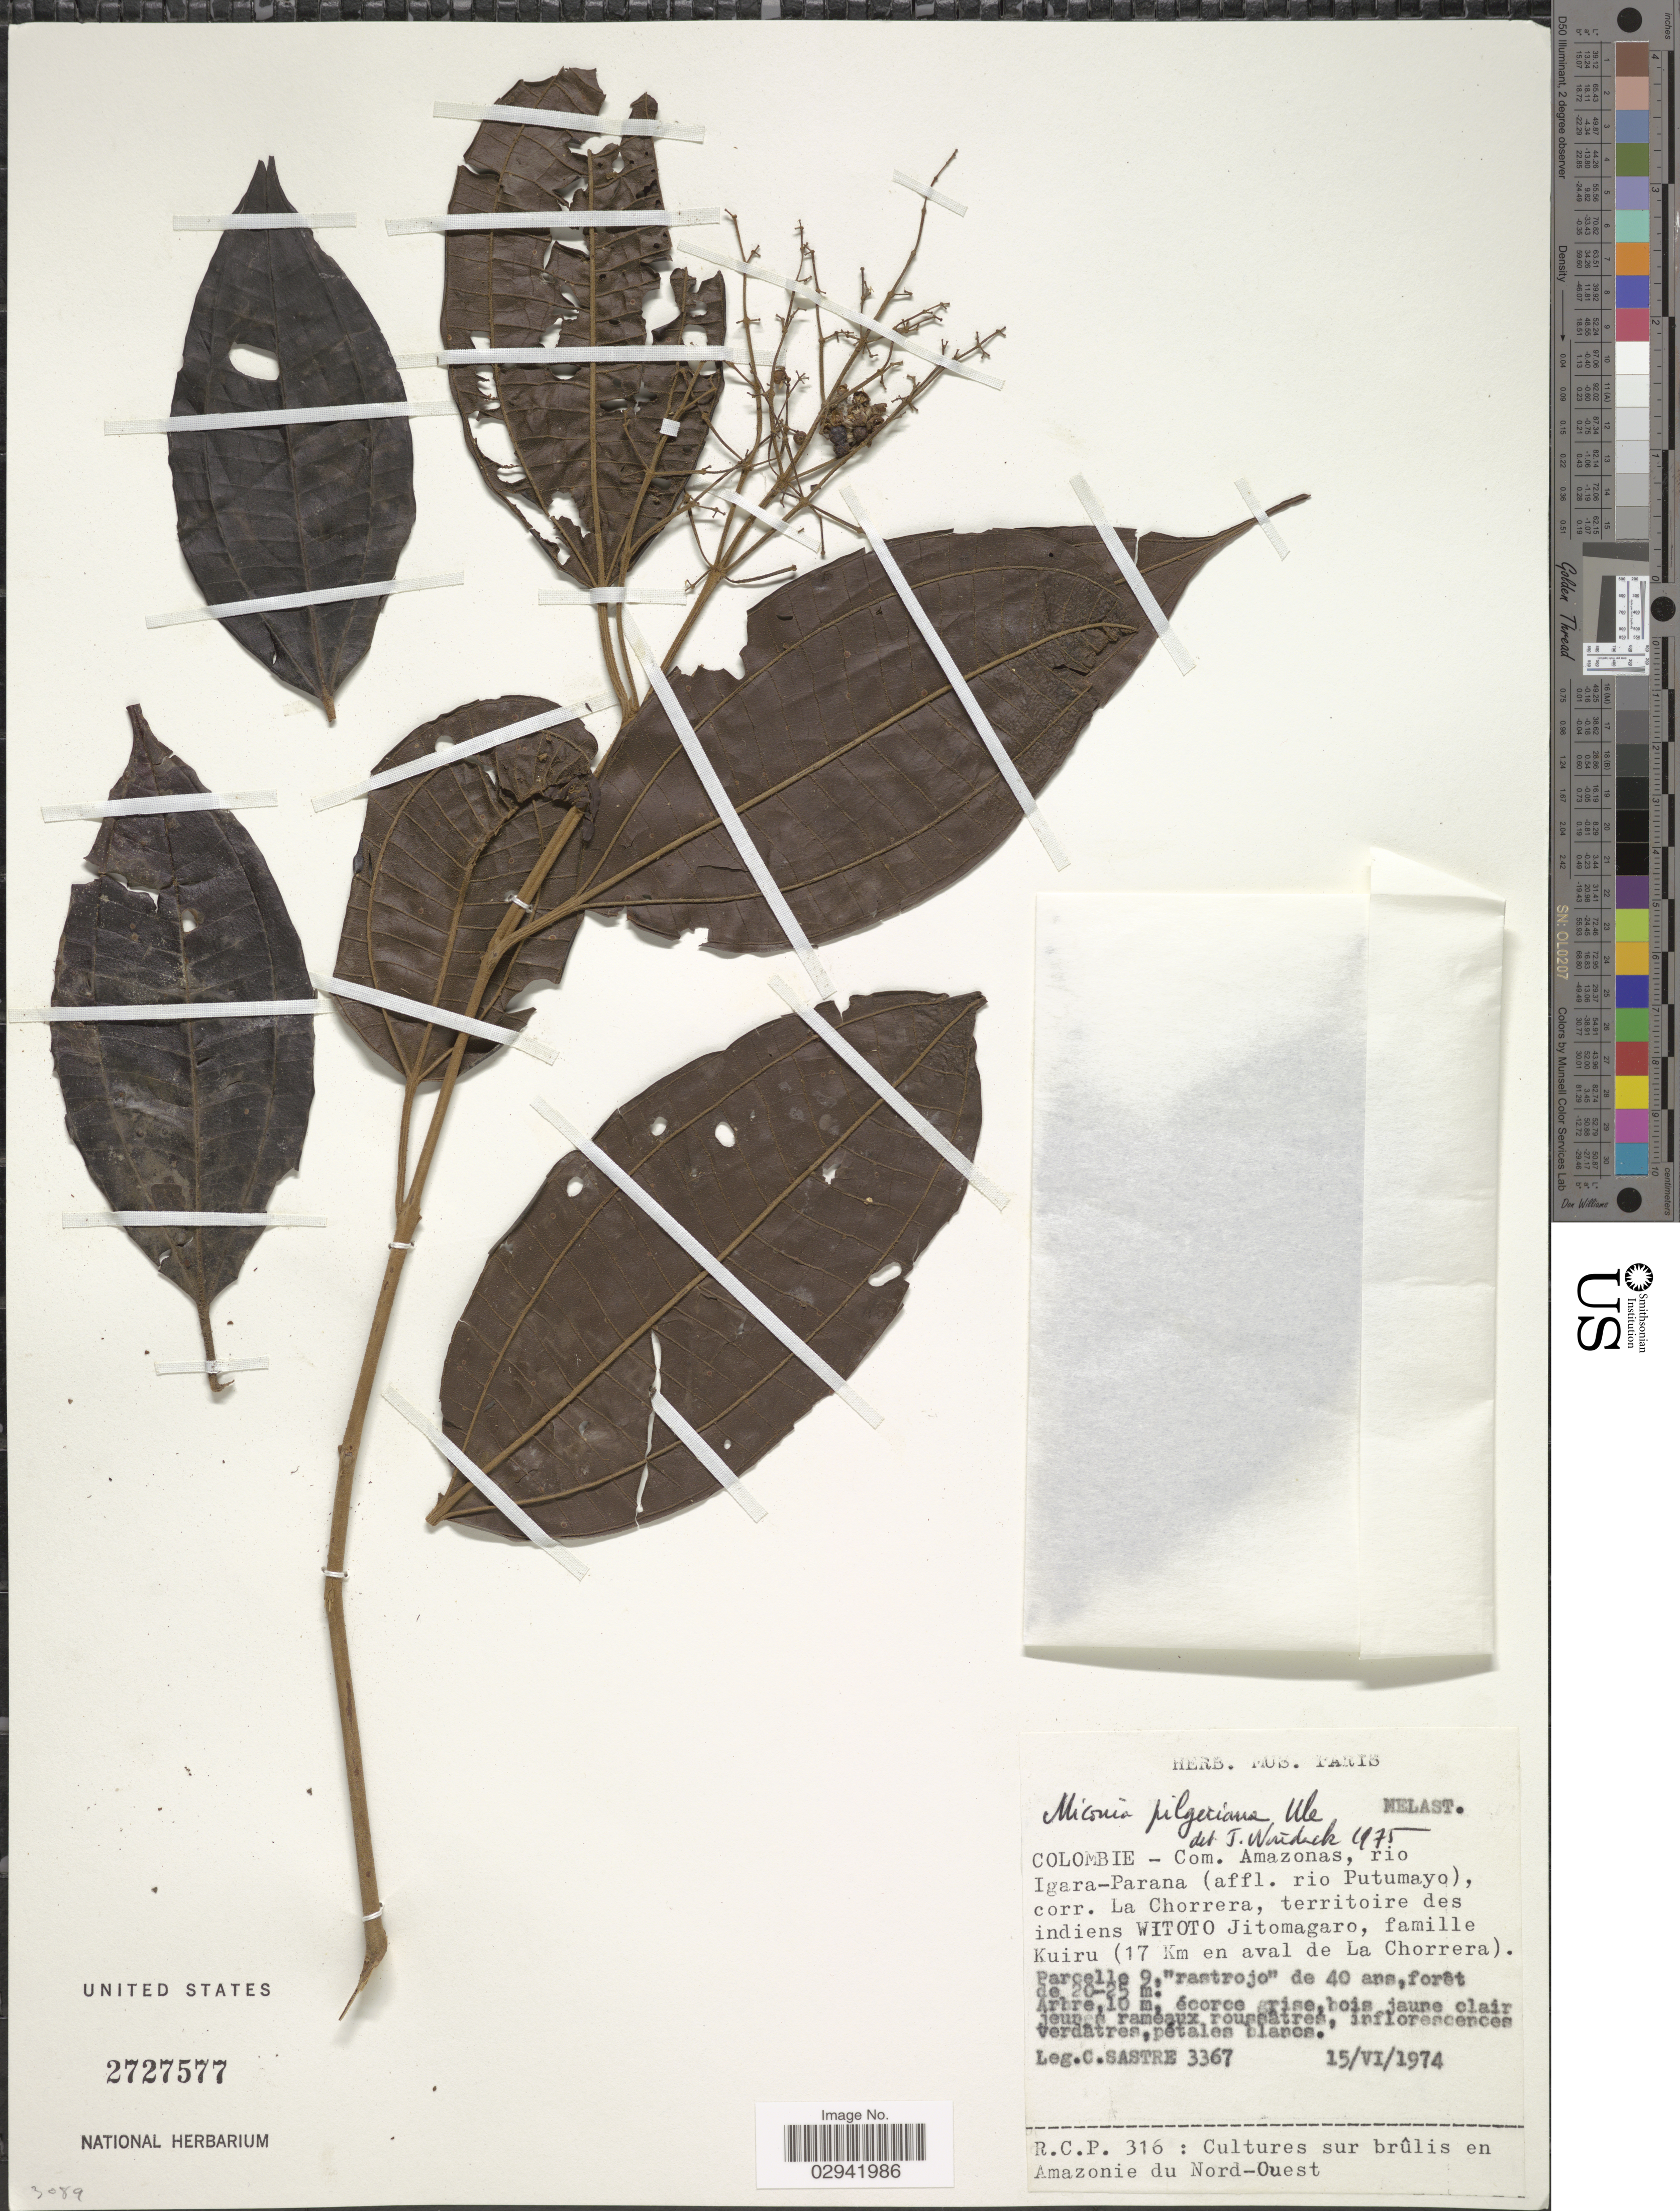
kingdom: Plantae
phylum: Tracheophyta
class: Magnoliopsida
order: Myrtales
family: Melastomataceae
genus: Miconia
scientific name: Miconia pilgeriana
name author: Ule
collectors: C. Sastre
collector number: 3367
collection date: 1974-06-15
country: Colombia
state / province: Amazônas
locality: Com. Amazonas, rio Igara-Parana (affl. rio Putumayo), corr. La Chorrera, territoire des indiens WITOTO Jitomagaro, famille Kuiru (17 Km en aval de La Chorrera). Parcelle 9.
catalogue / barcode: US 2727577